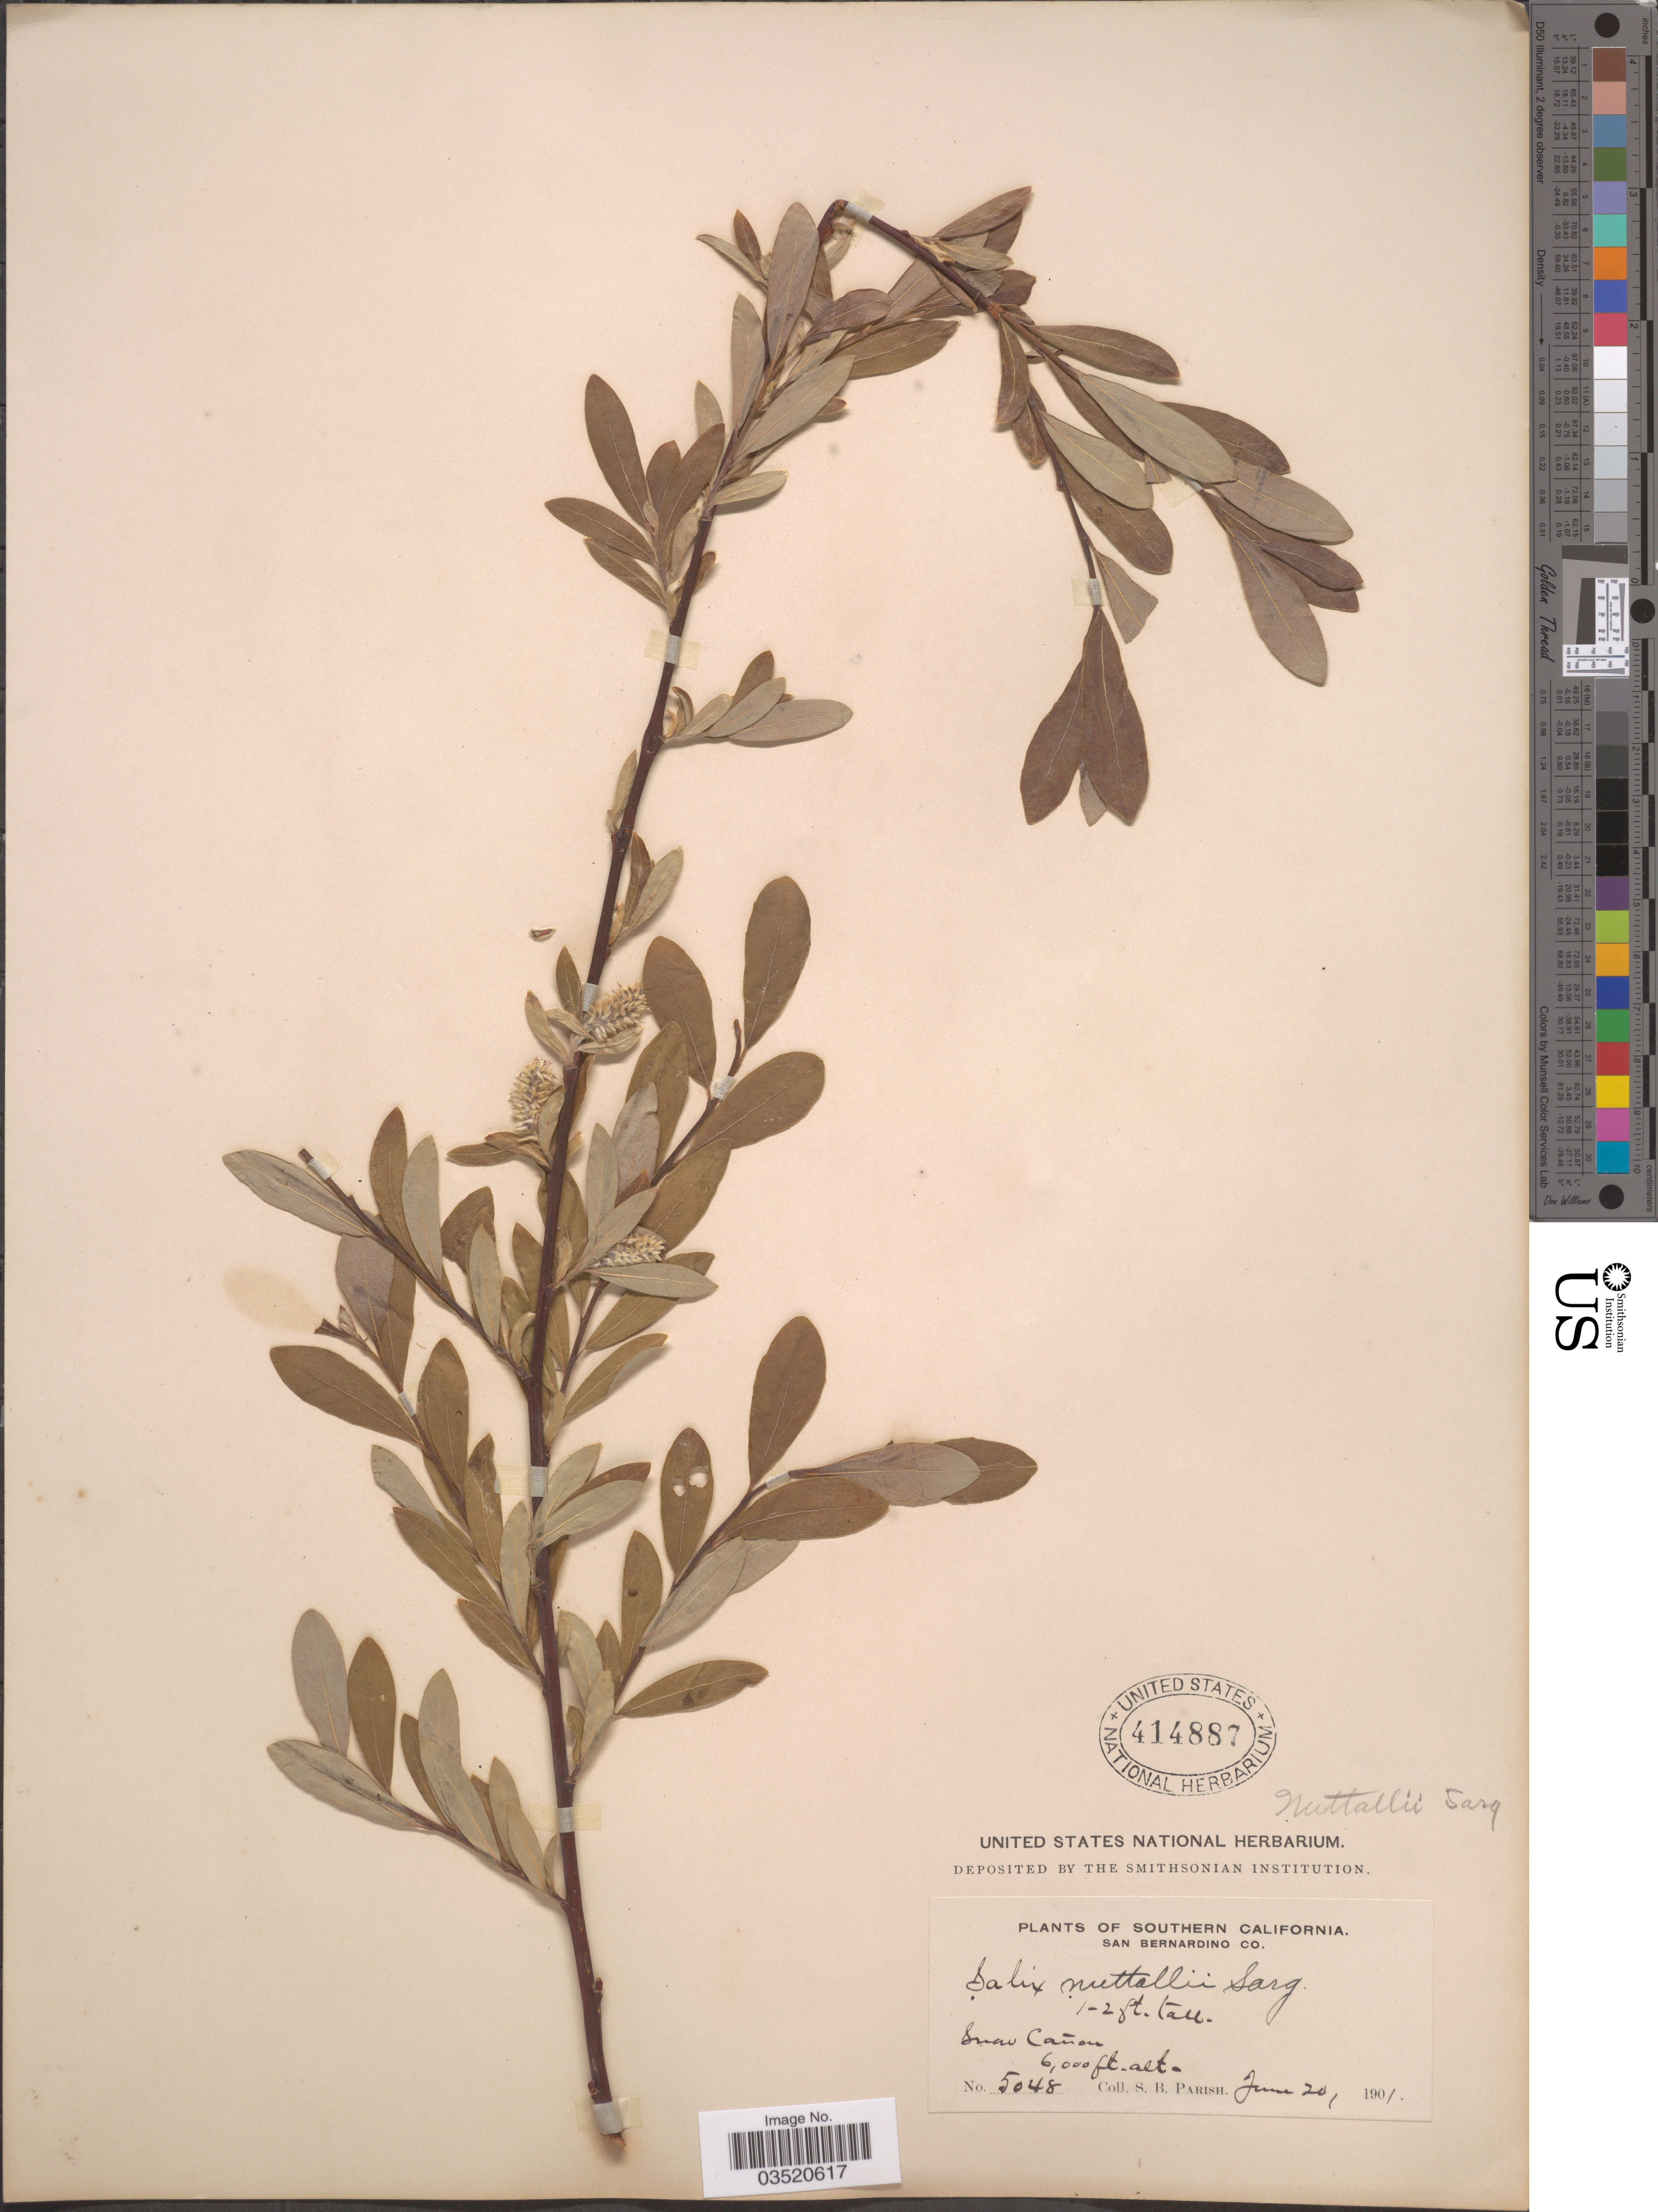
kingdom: Plantae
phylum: Tracheophyta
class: Magnoliopsida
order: Malpighiales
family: Salicaceae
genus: Salix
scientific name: Salix scouleriana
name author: Barratt ex Hook.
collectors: S. B. Parish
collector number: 5048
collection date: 1901-06-20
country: United States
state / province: California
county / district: San Bernardino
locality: Southern California. San Bernardino Co. Snow Cañon.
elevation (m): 1829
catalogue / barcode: US 414887